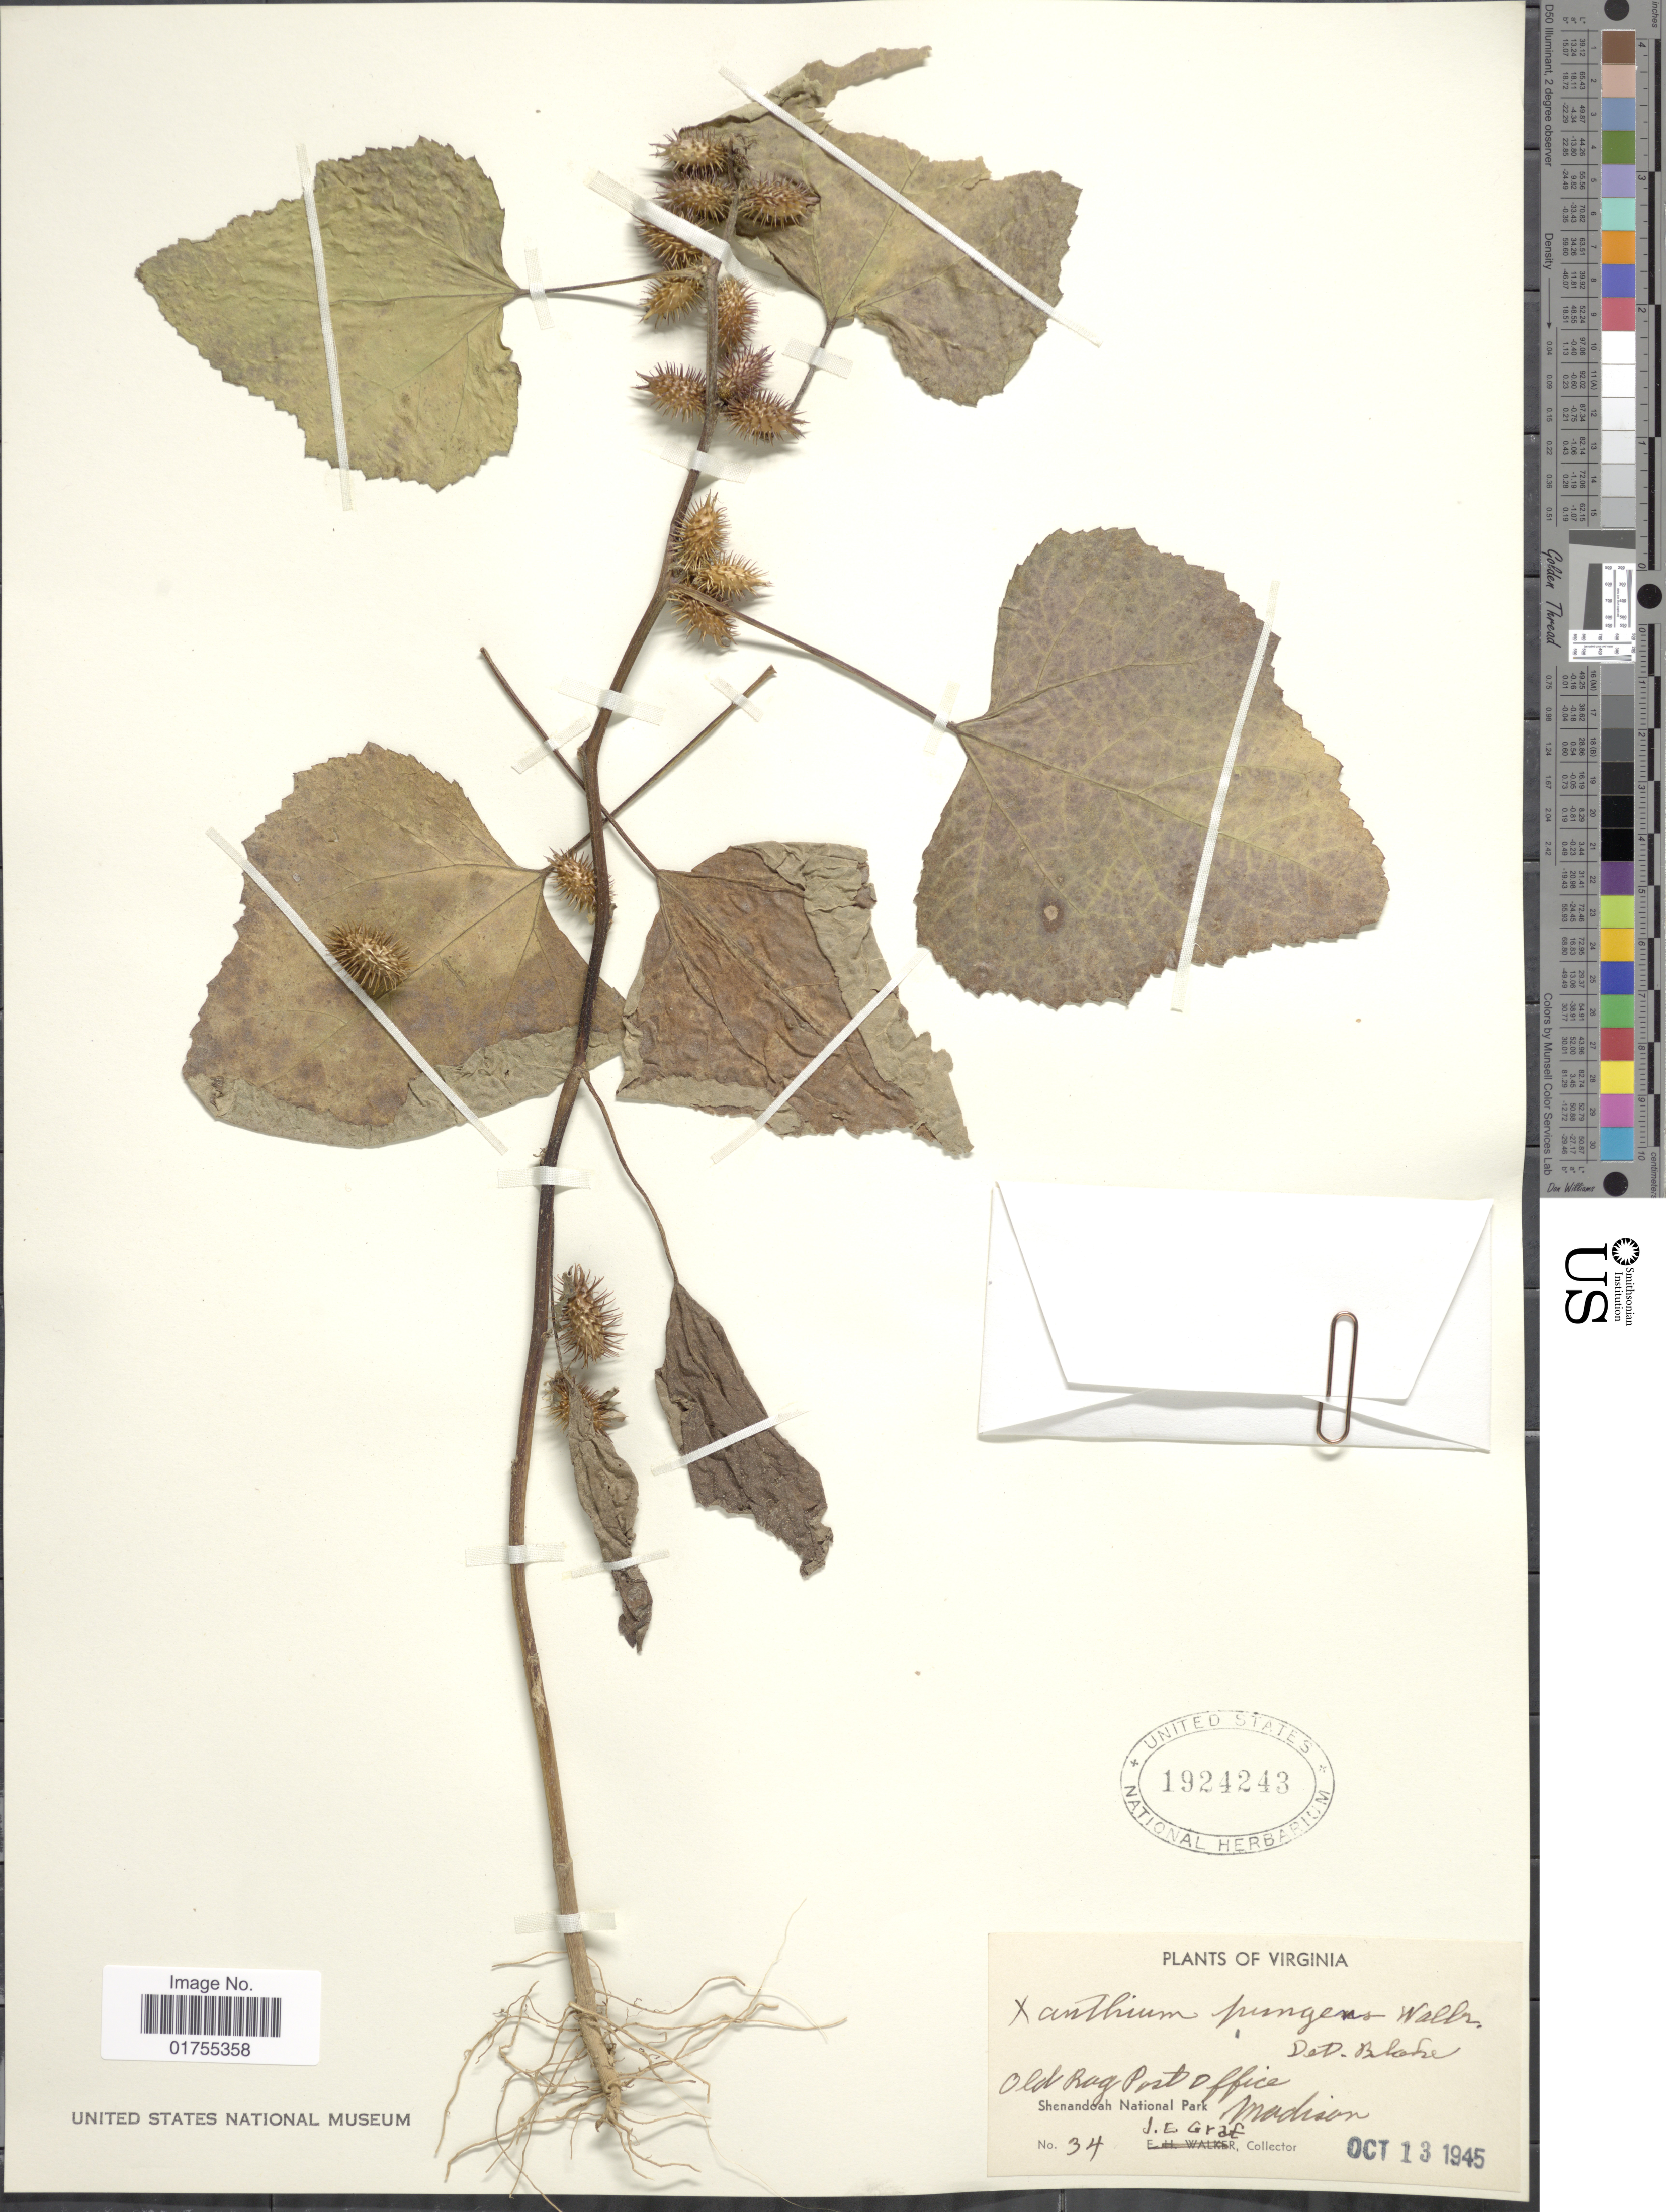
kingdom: Plantae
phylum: Tracheophyta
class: Magnoliopsida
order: Asterales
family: Asteraceae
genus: Xanthium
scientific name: Xanthium strumarium var. glabratum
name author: Mill.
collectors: J. Graf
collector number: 34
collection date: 1945-10-13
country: United States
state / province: Virginia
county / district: Madison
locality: Old Rag Post Office, Shenandoah National Park, Madison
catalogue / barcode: US 1924243